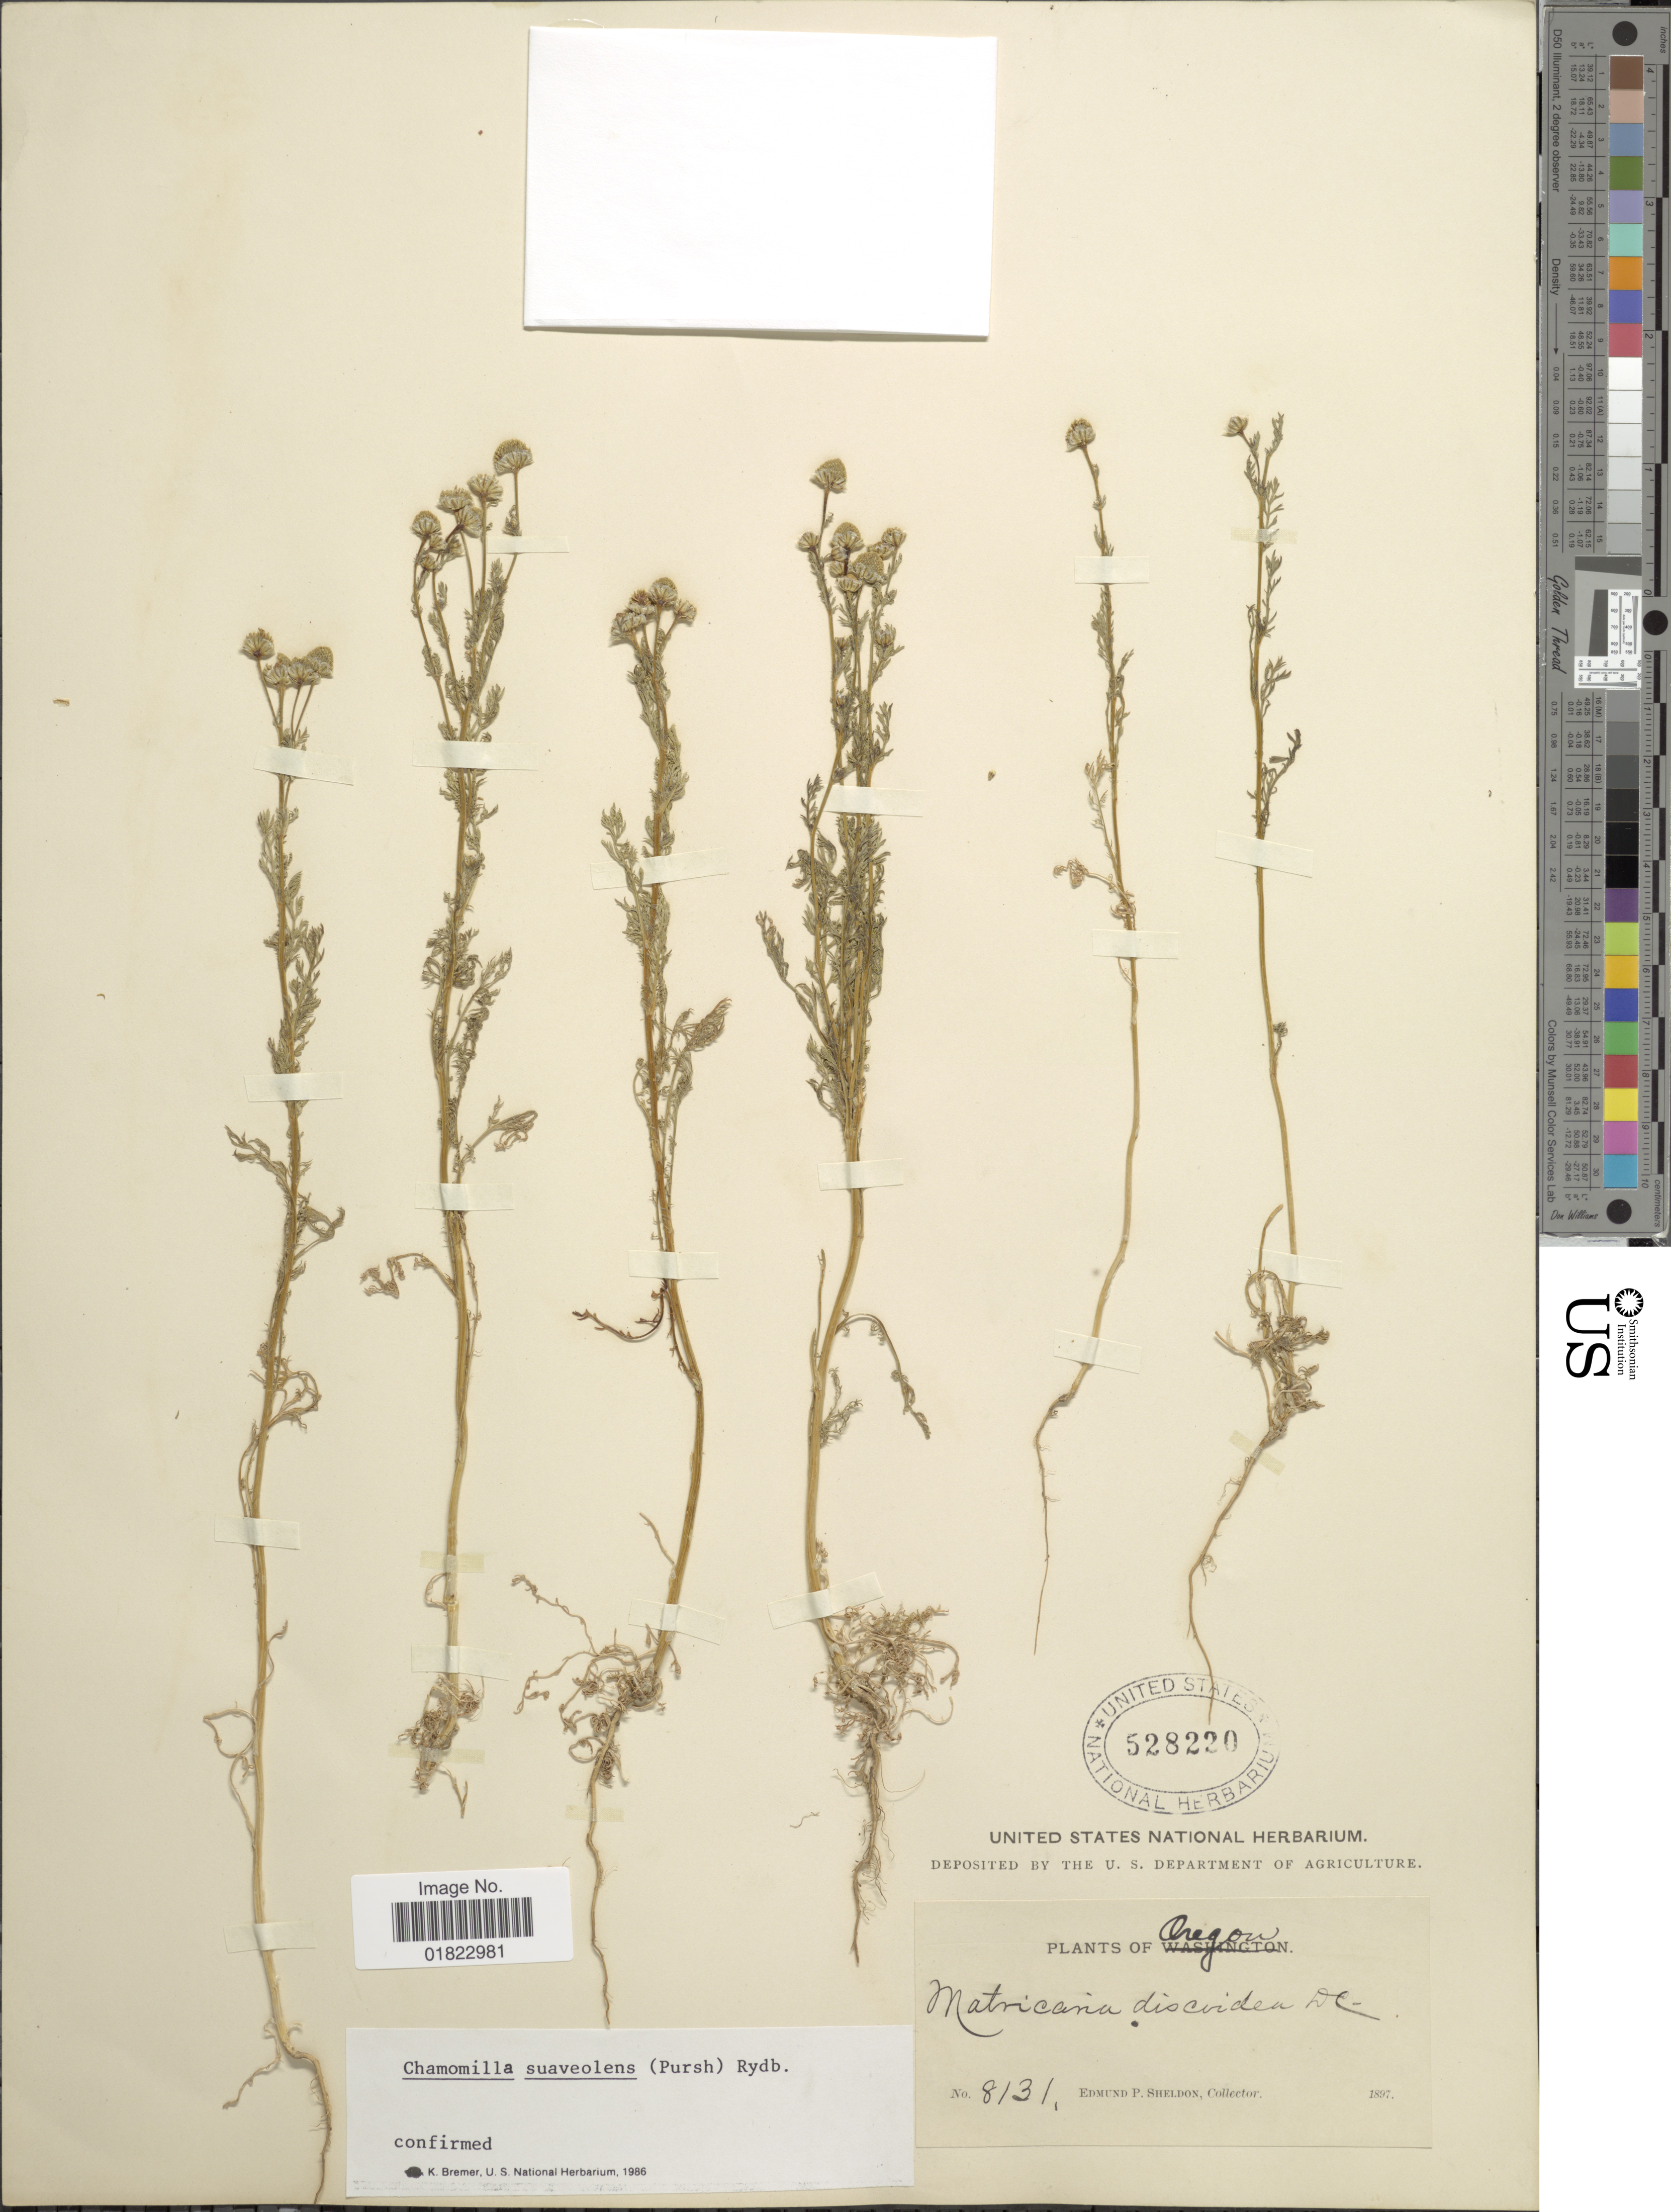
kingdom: Plantae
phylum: Tracheophyta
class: Magnoliopsida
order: Asterales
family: Asteraceae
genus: Matricaria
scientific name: Matricaria matricarioides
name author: (Less.) Porter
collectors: E. P. Sheldon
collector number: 8131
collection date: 1897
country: United States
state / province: Oregon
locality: Oregon,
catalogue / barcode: US 528220